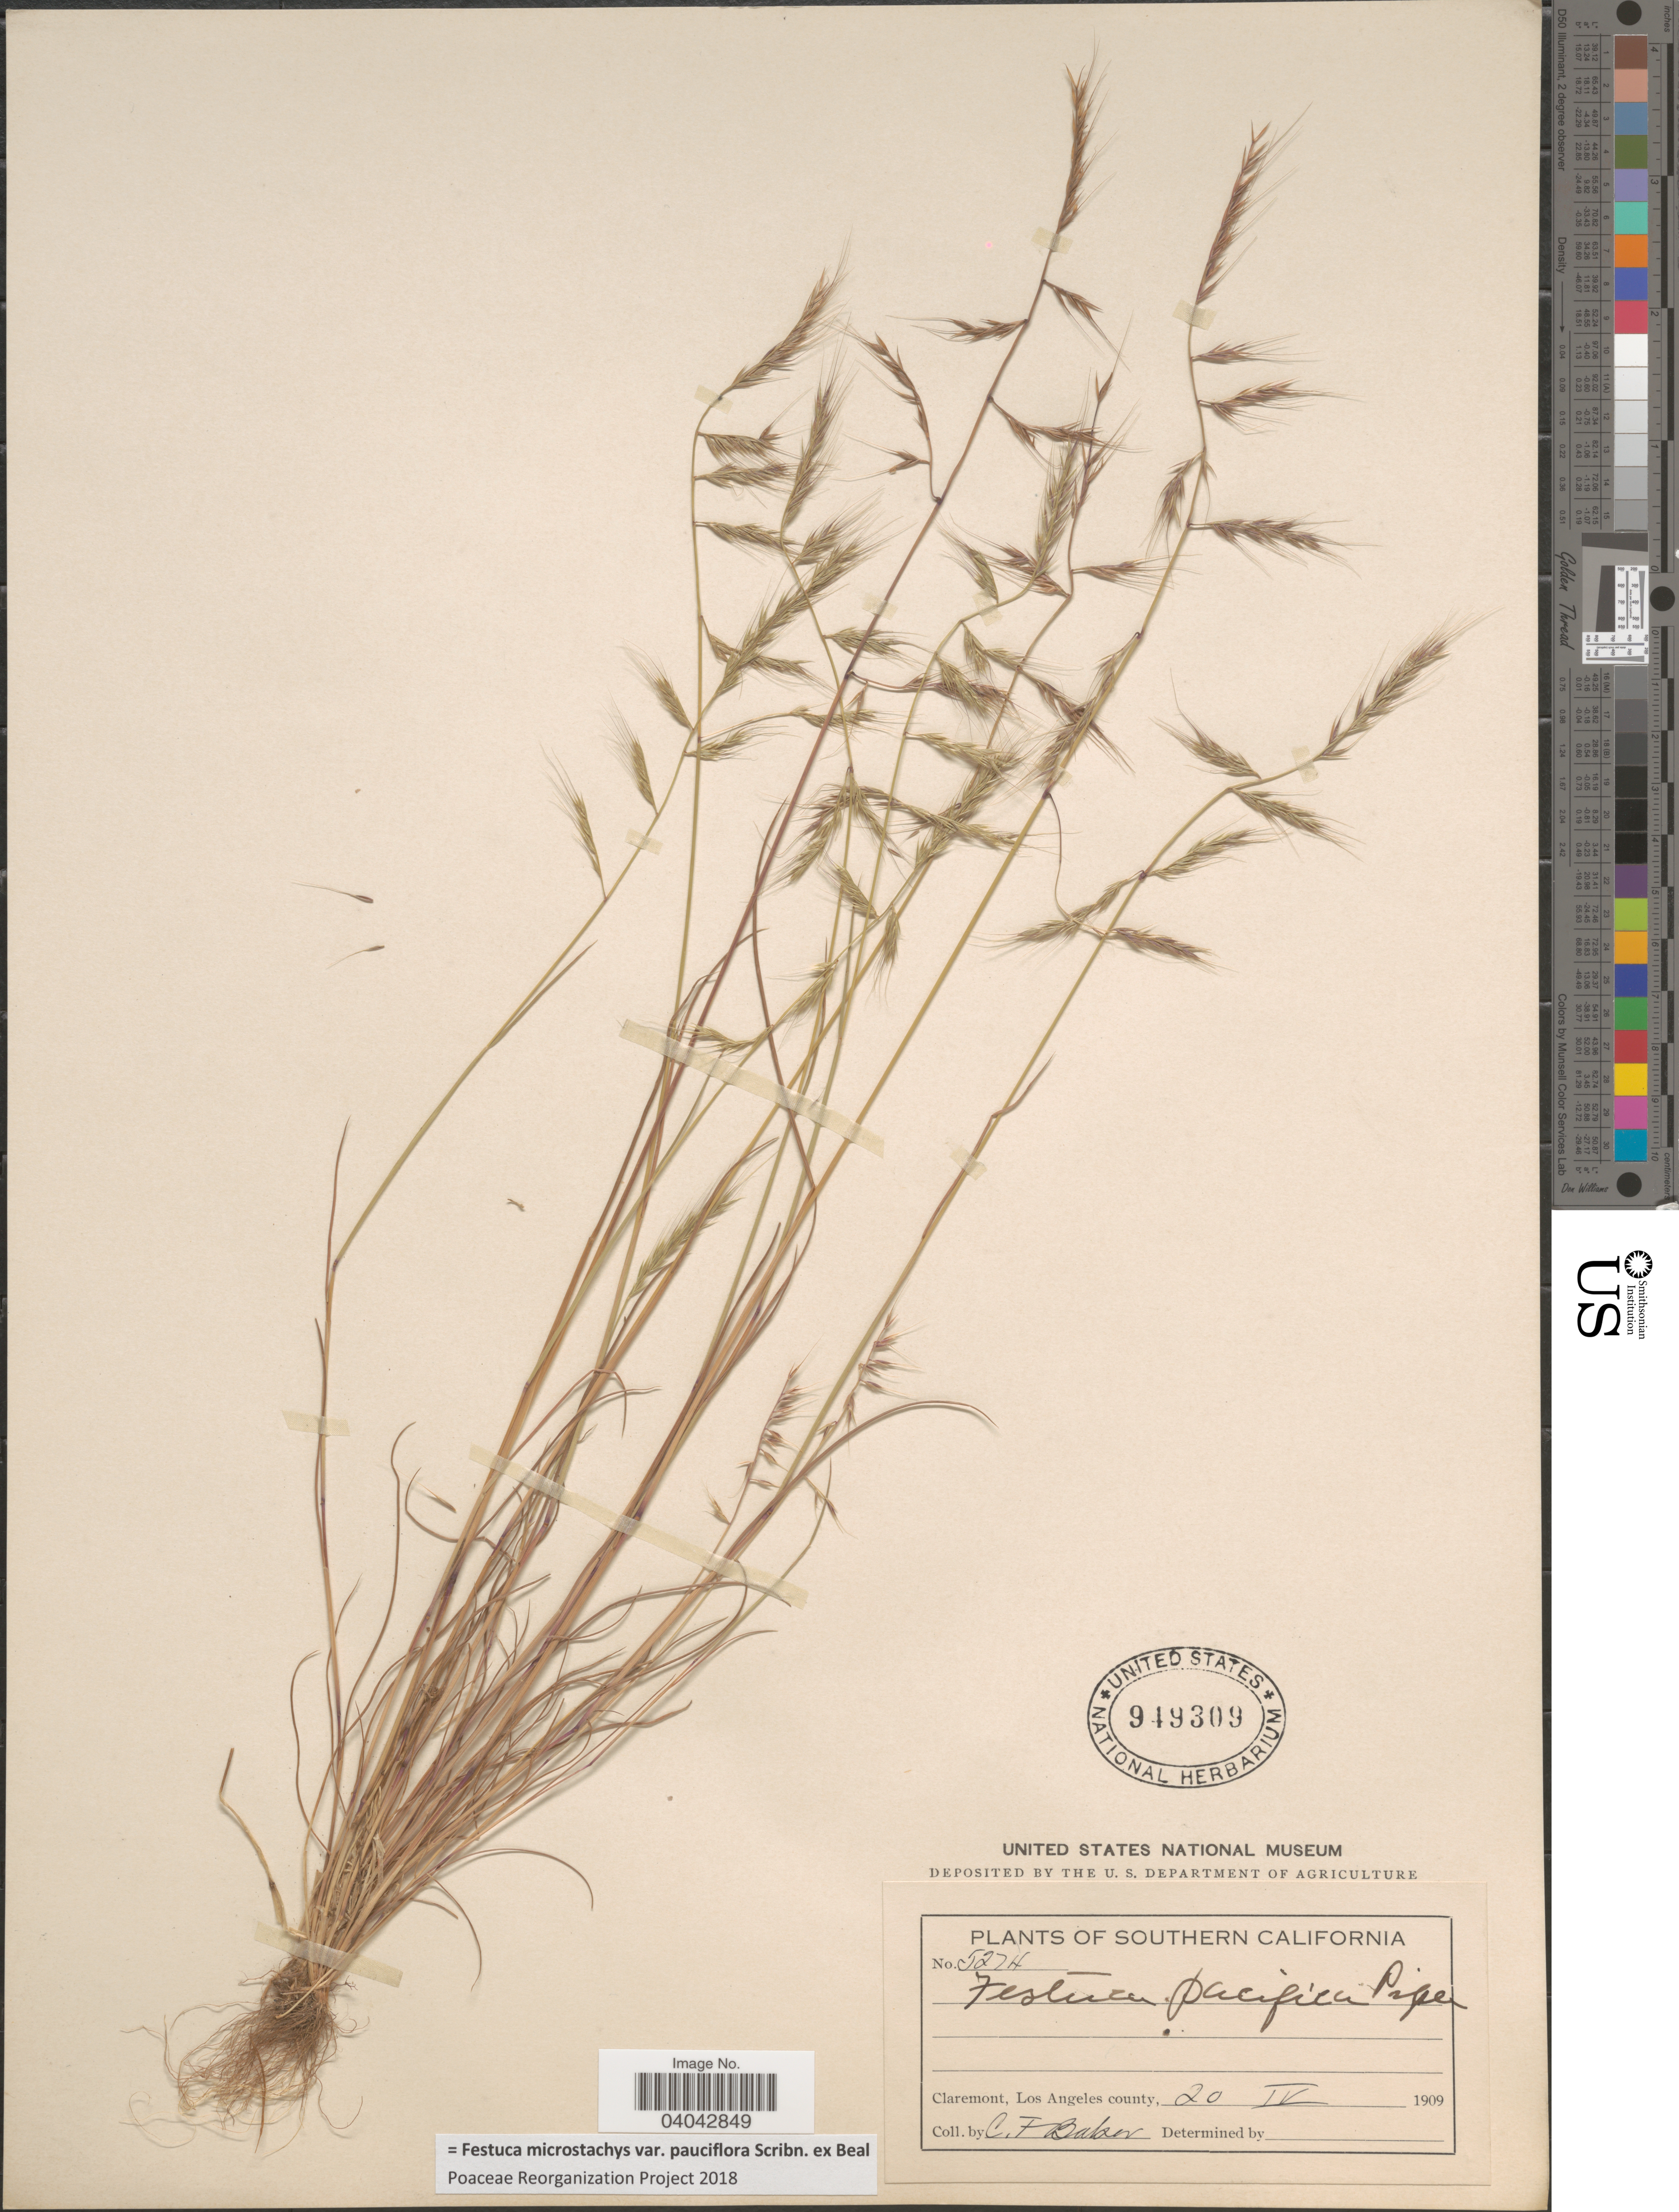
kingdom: Plantae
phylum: Tracheophyta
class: Liliopsida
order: Poales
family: Poaceae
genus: Festuca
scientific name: Festuca microstachys var. pauciflora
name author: Scribn. ex W.J. Beal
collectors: C. F. Baker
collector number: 5274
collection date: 1909-04-20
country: United States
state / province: California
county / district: Los Angeles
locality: Southern California. Claremont, Los Angeles county.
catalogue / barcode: US 949309